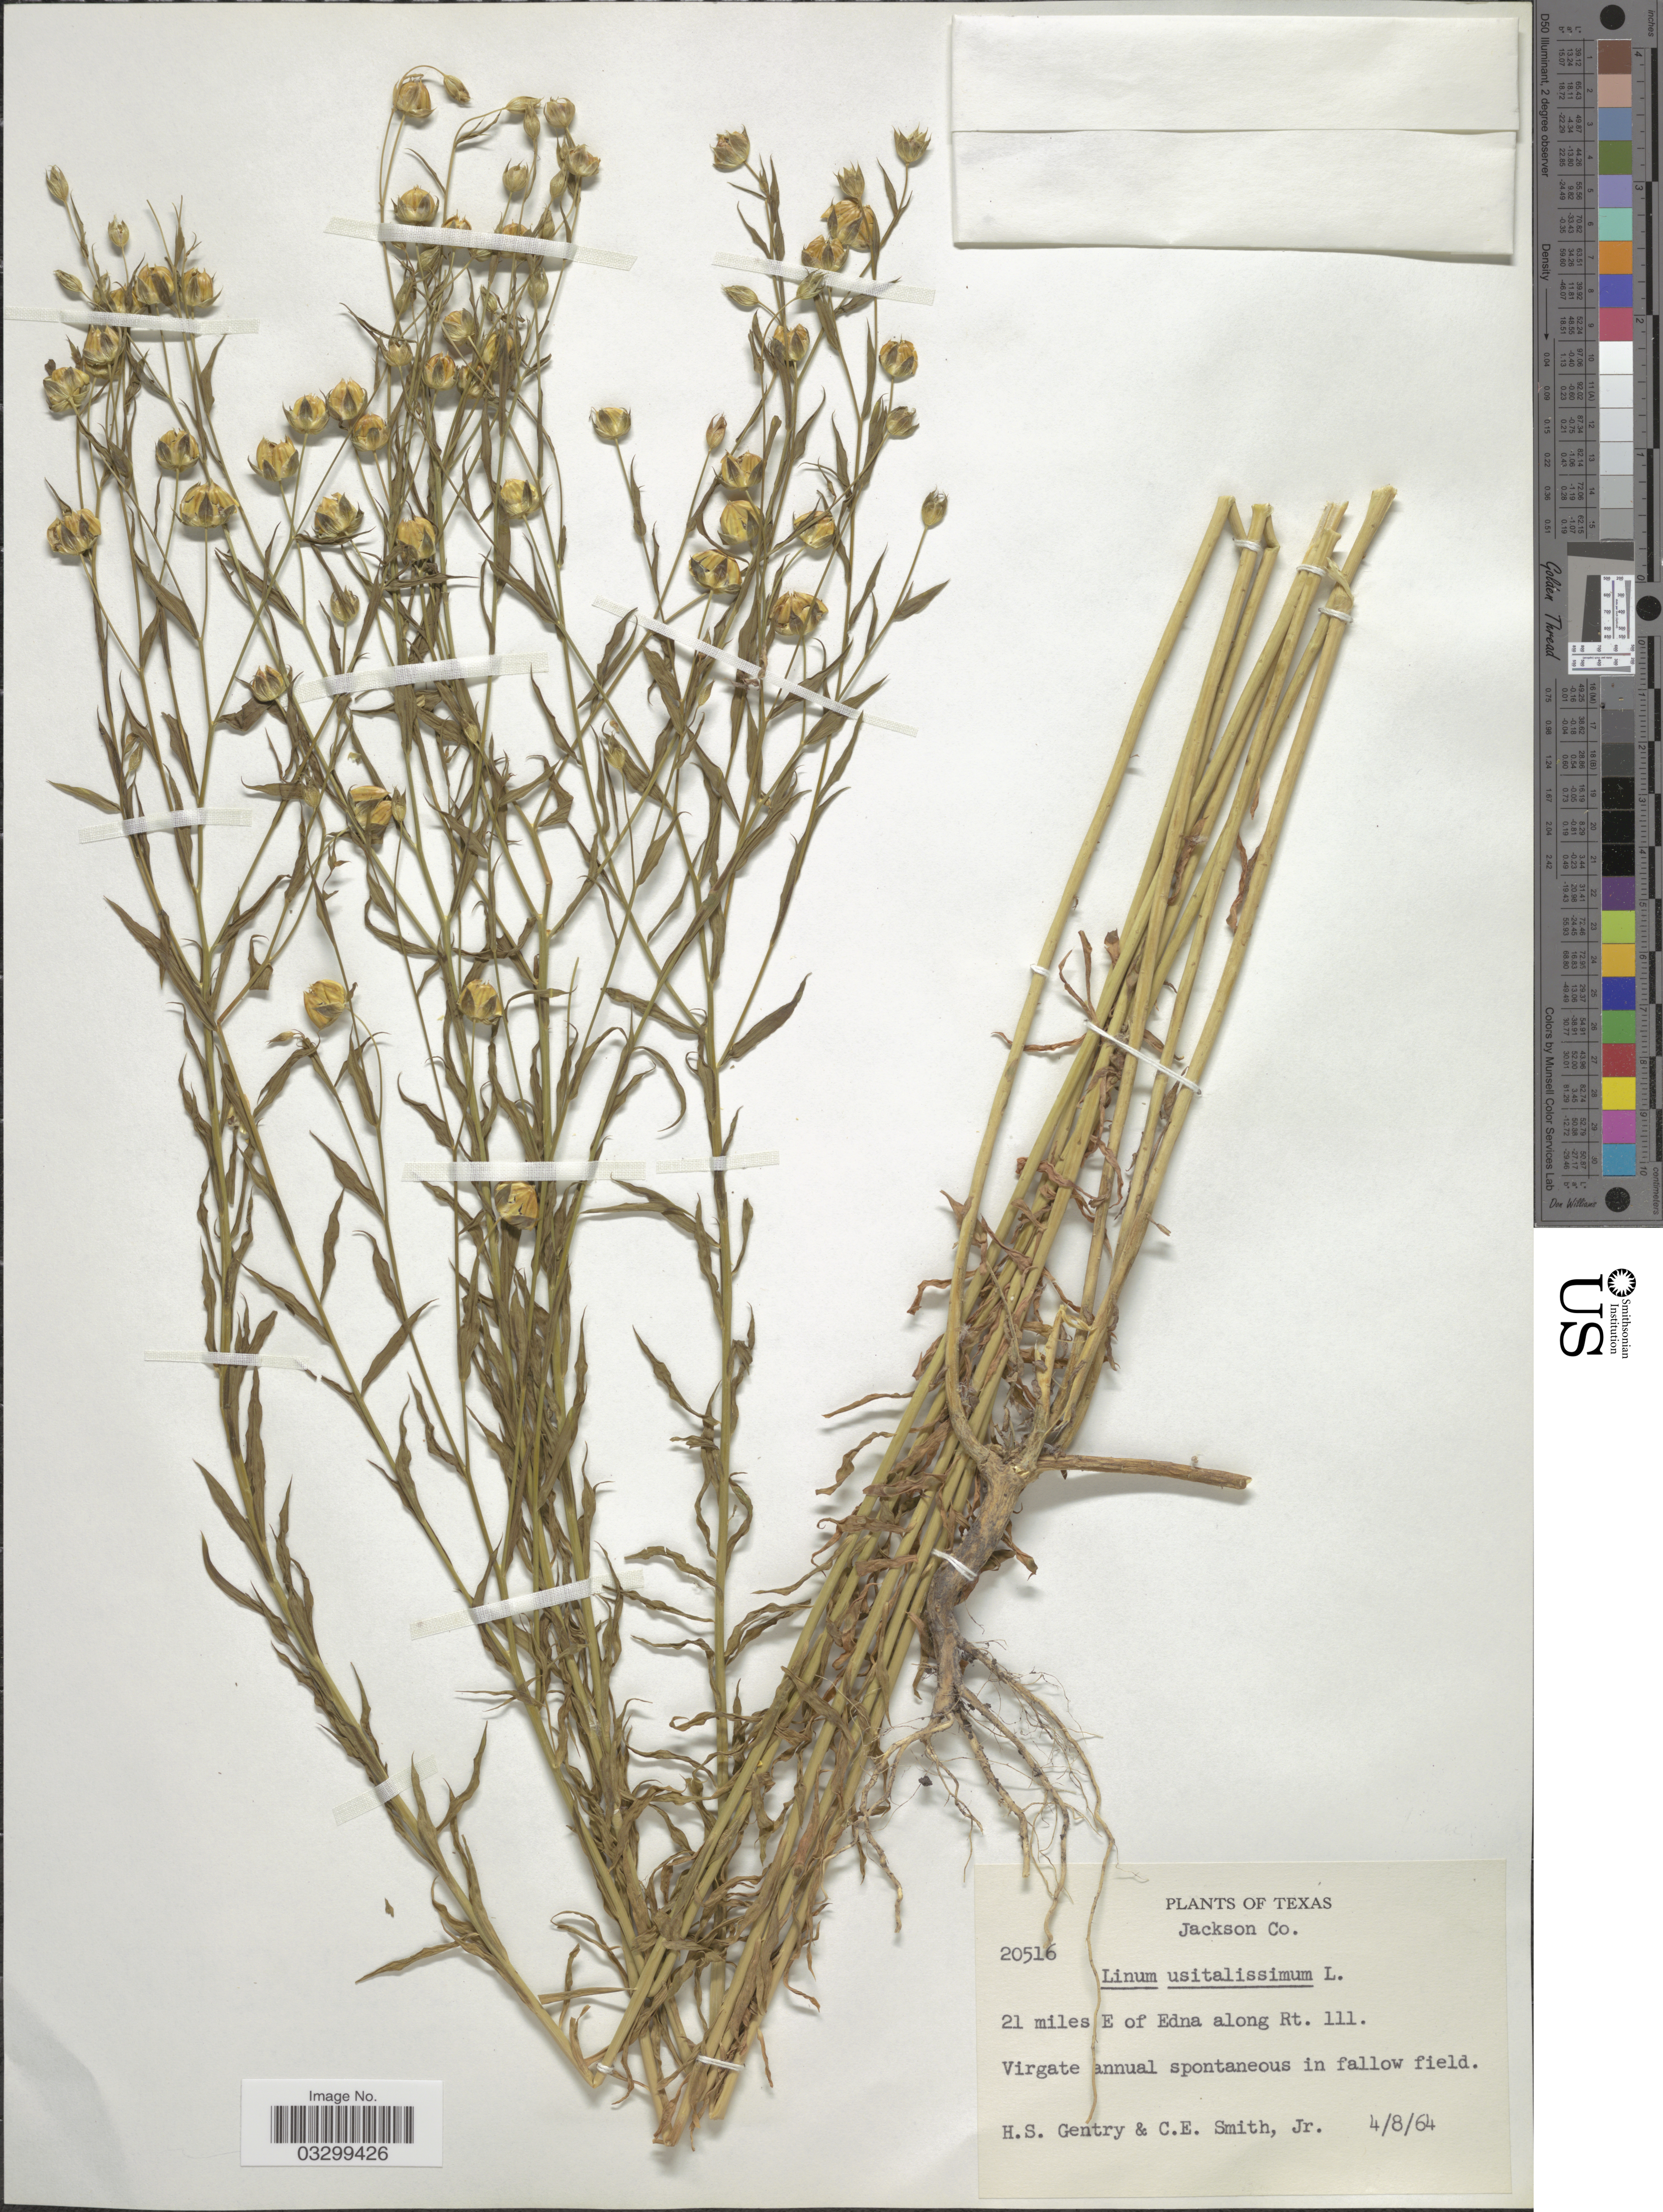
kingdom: Plantae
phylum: Tracheophyta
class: Magnoliopsida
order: Malpighiales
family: Linaceae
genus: Linum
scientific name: Linum usitatissimum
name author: L.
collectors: H. S. Gentry & C. E. Smith Jr.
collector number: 20516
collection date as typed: Transcribed d/m/y: 8/4/64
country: United States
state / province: Texas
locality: Jackson Co. 21 miles E of Edna along Rt. 111.